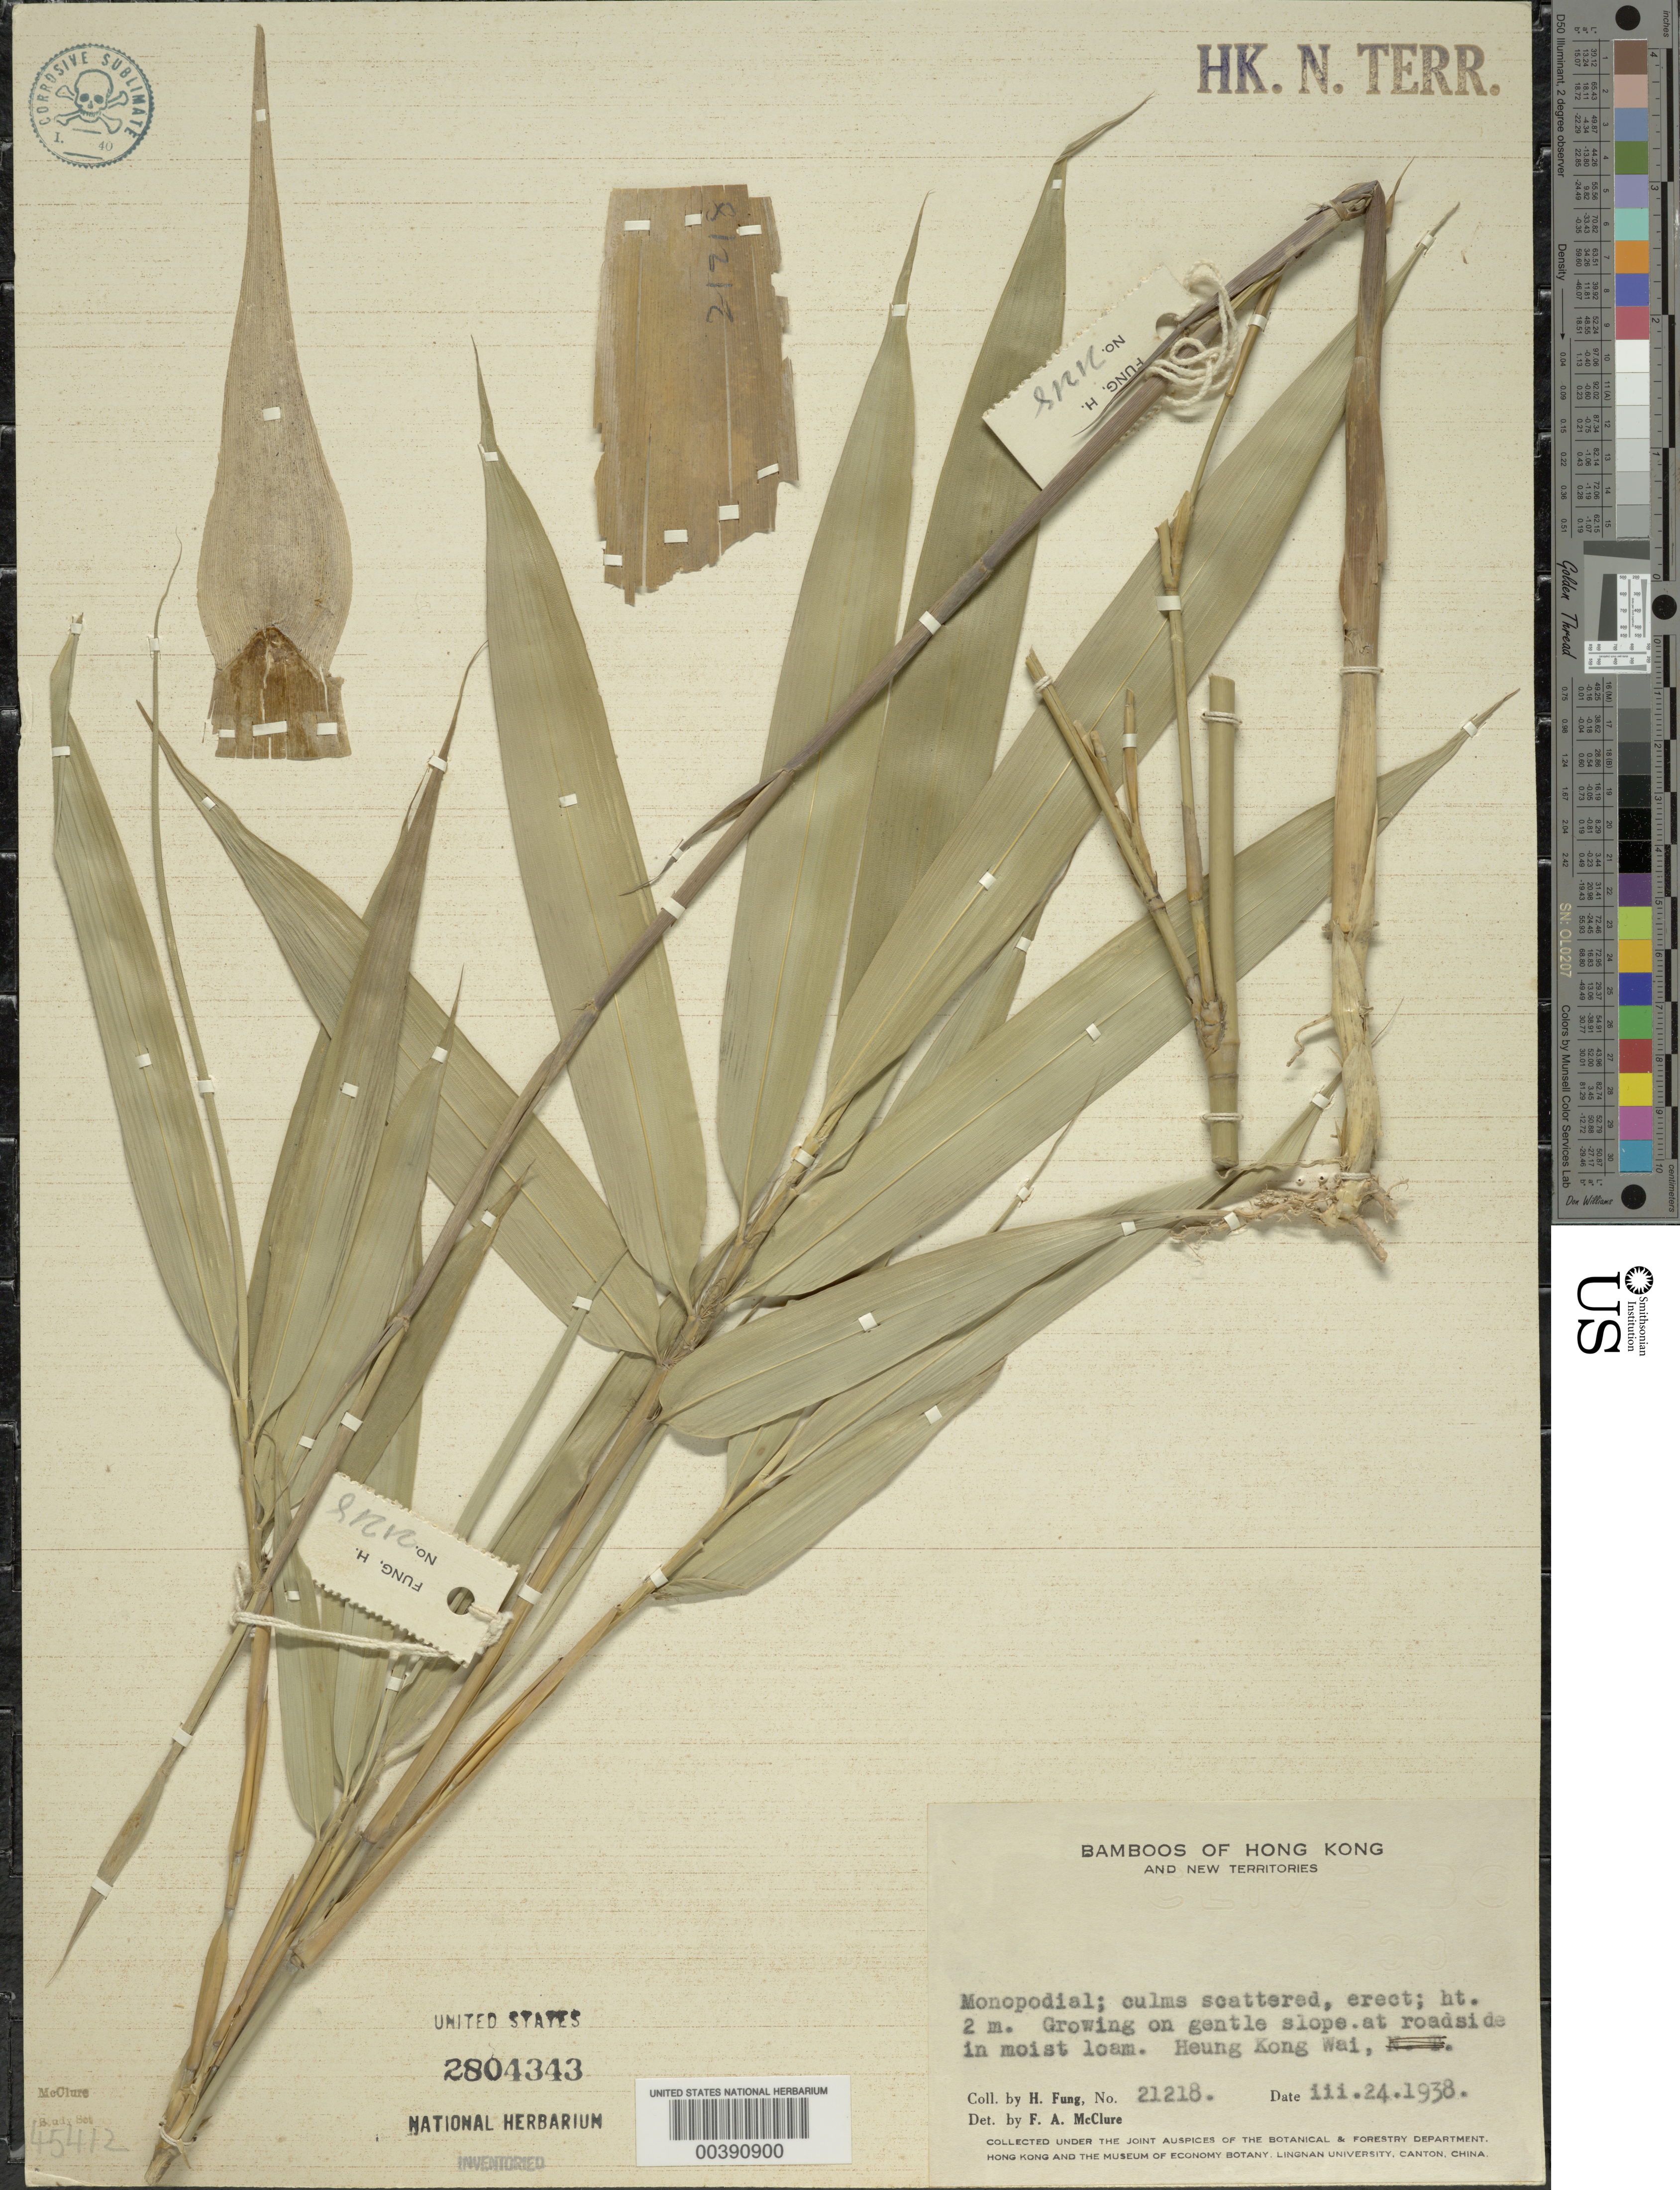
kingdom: Plantae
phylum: Tracheophyta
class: Liliopsida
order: Poales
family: Poaceae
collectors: H. L. Fung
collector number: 21218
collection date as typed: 24 Mar 1938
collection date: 1938-03-24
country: China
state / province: Hong Kong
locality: Heung kong wei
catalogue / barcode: US 2804343